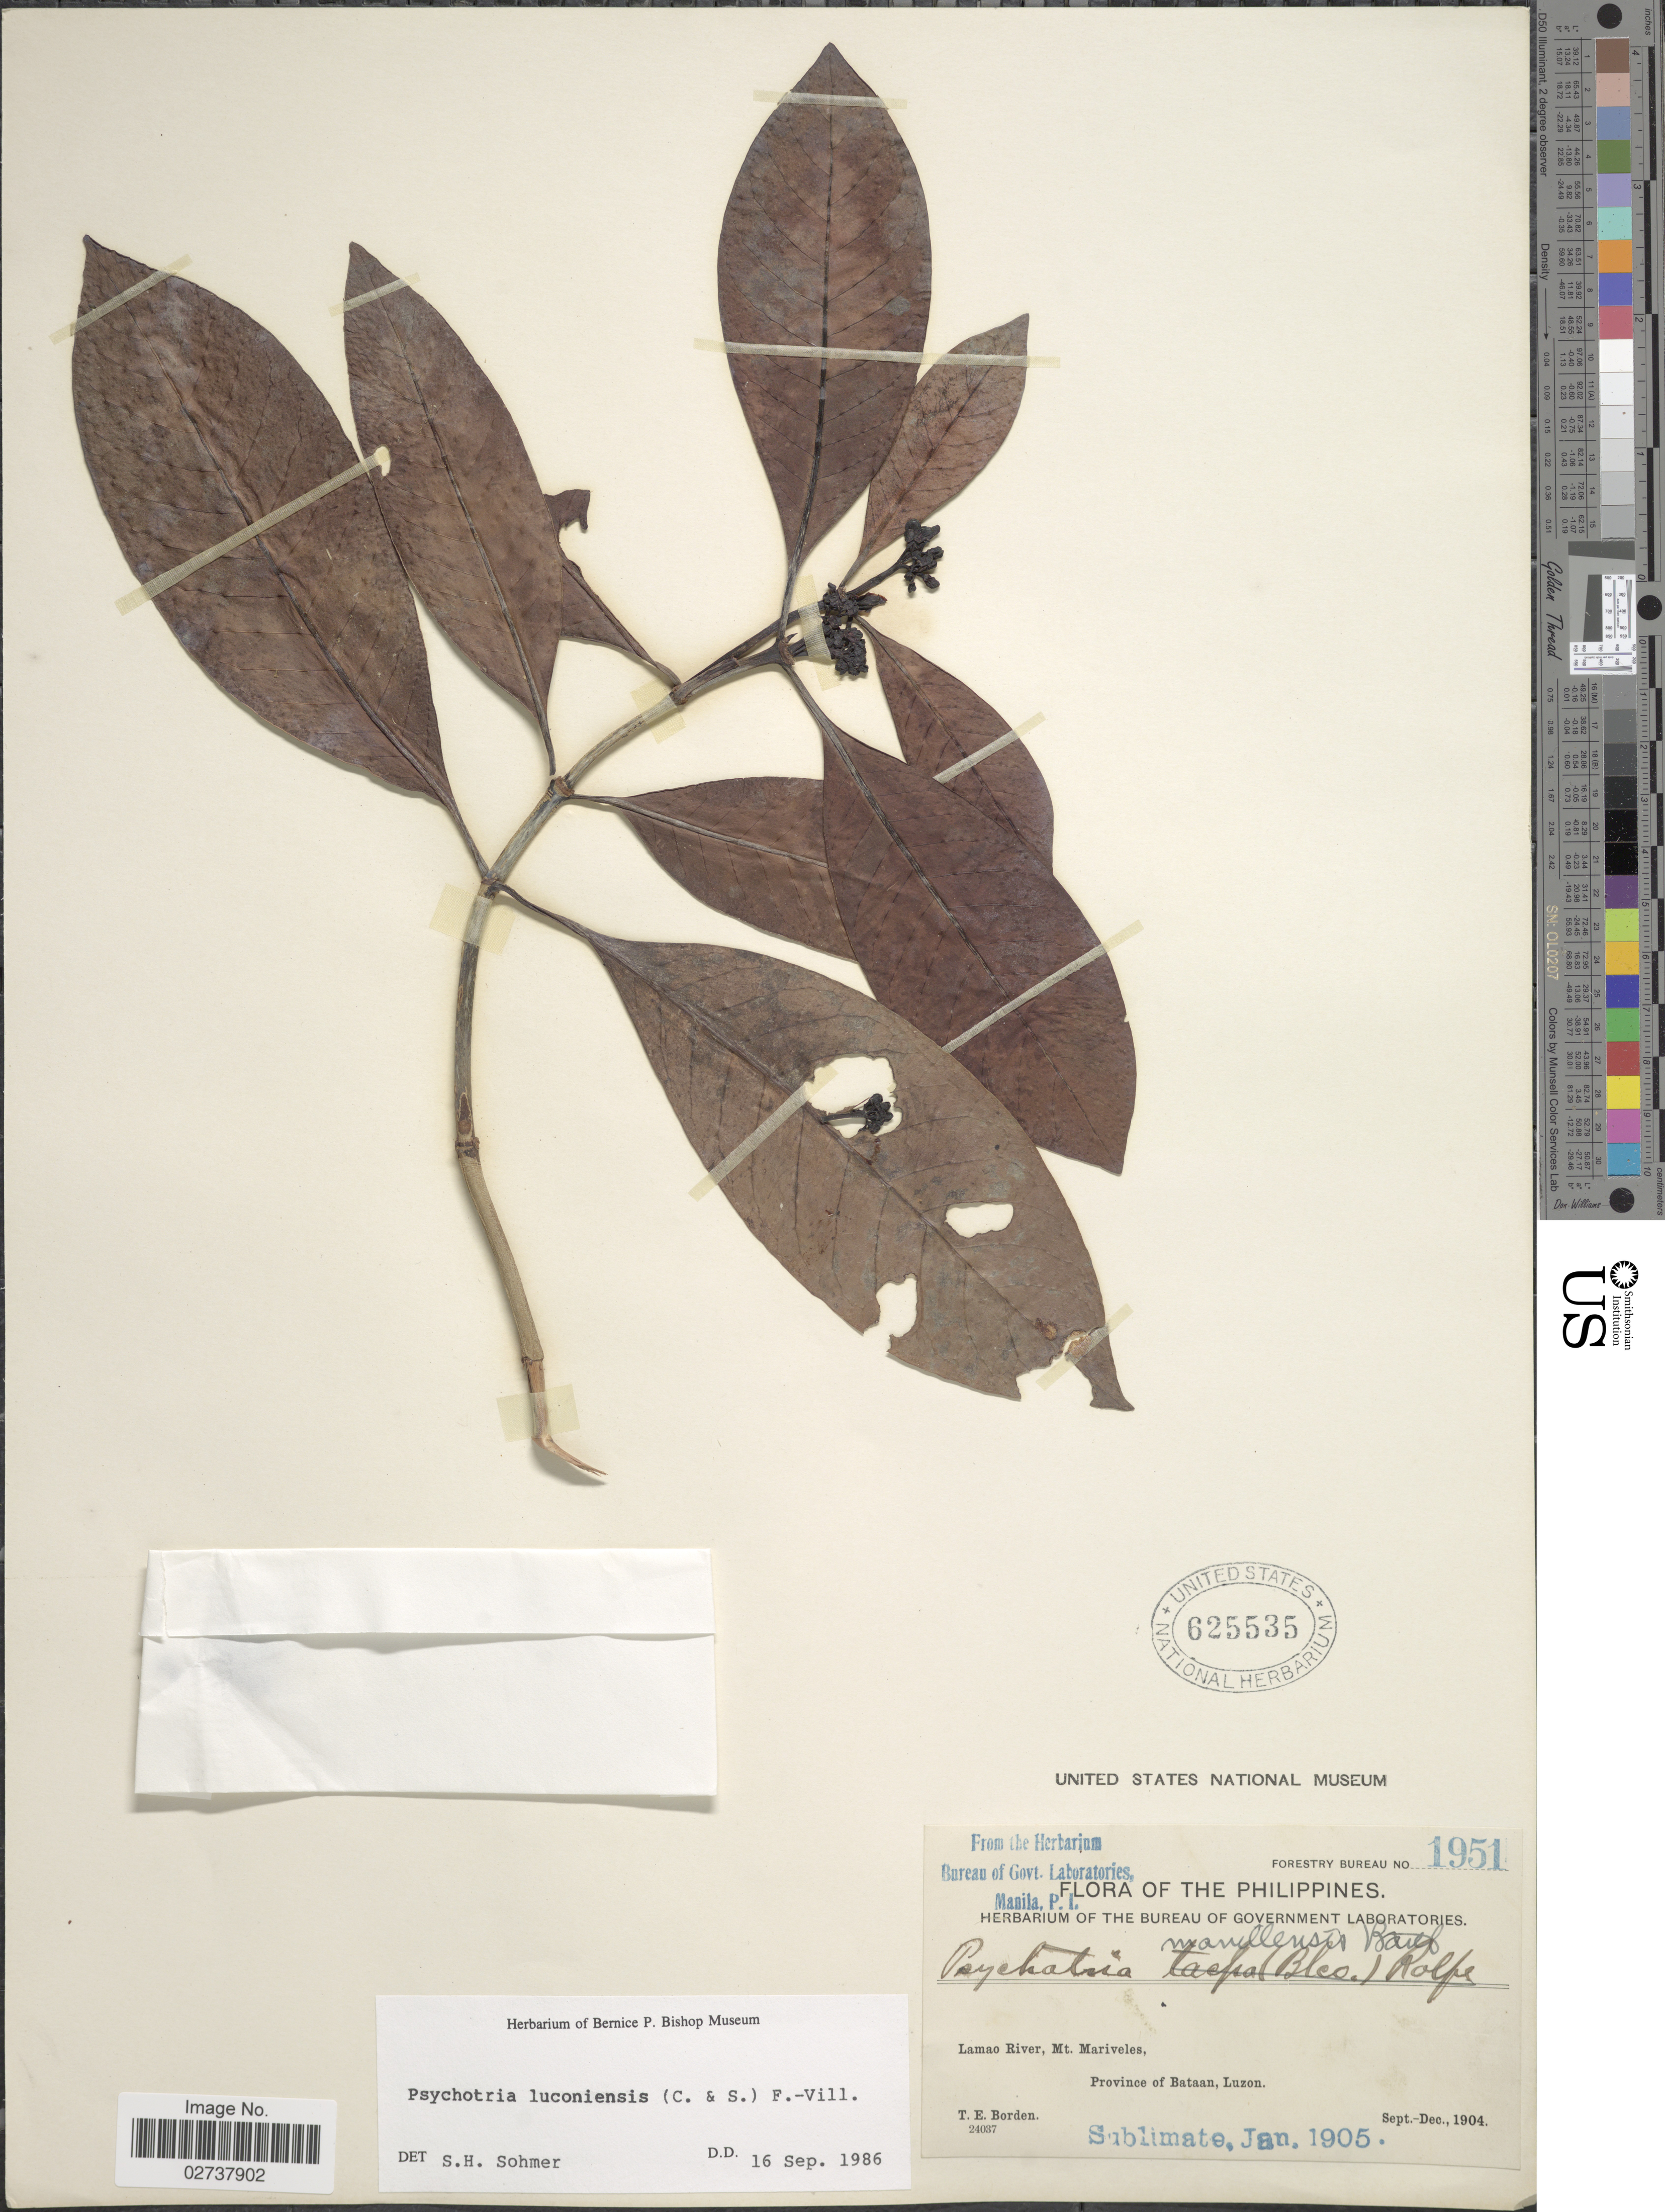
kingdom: Plantae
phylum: Tracheophyta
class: Magnoliopsida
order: Gentianales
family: Rubiaceae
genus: Psychotria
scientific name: Psychotria luzoniensis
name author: (Cham. & Schltdl.) Fern.-Vill.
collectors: T. E. Borden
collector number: Forestry Bureau 1951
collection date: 1904-09/1904-12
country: Philippines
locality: Lamao River, Mt. Mariveles, Province of Bataan, Luzon.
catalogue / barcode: US 625535